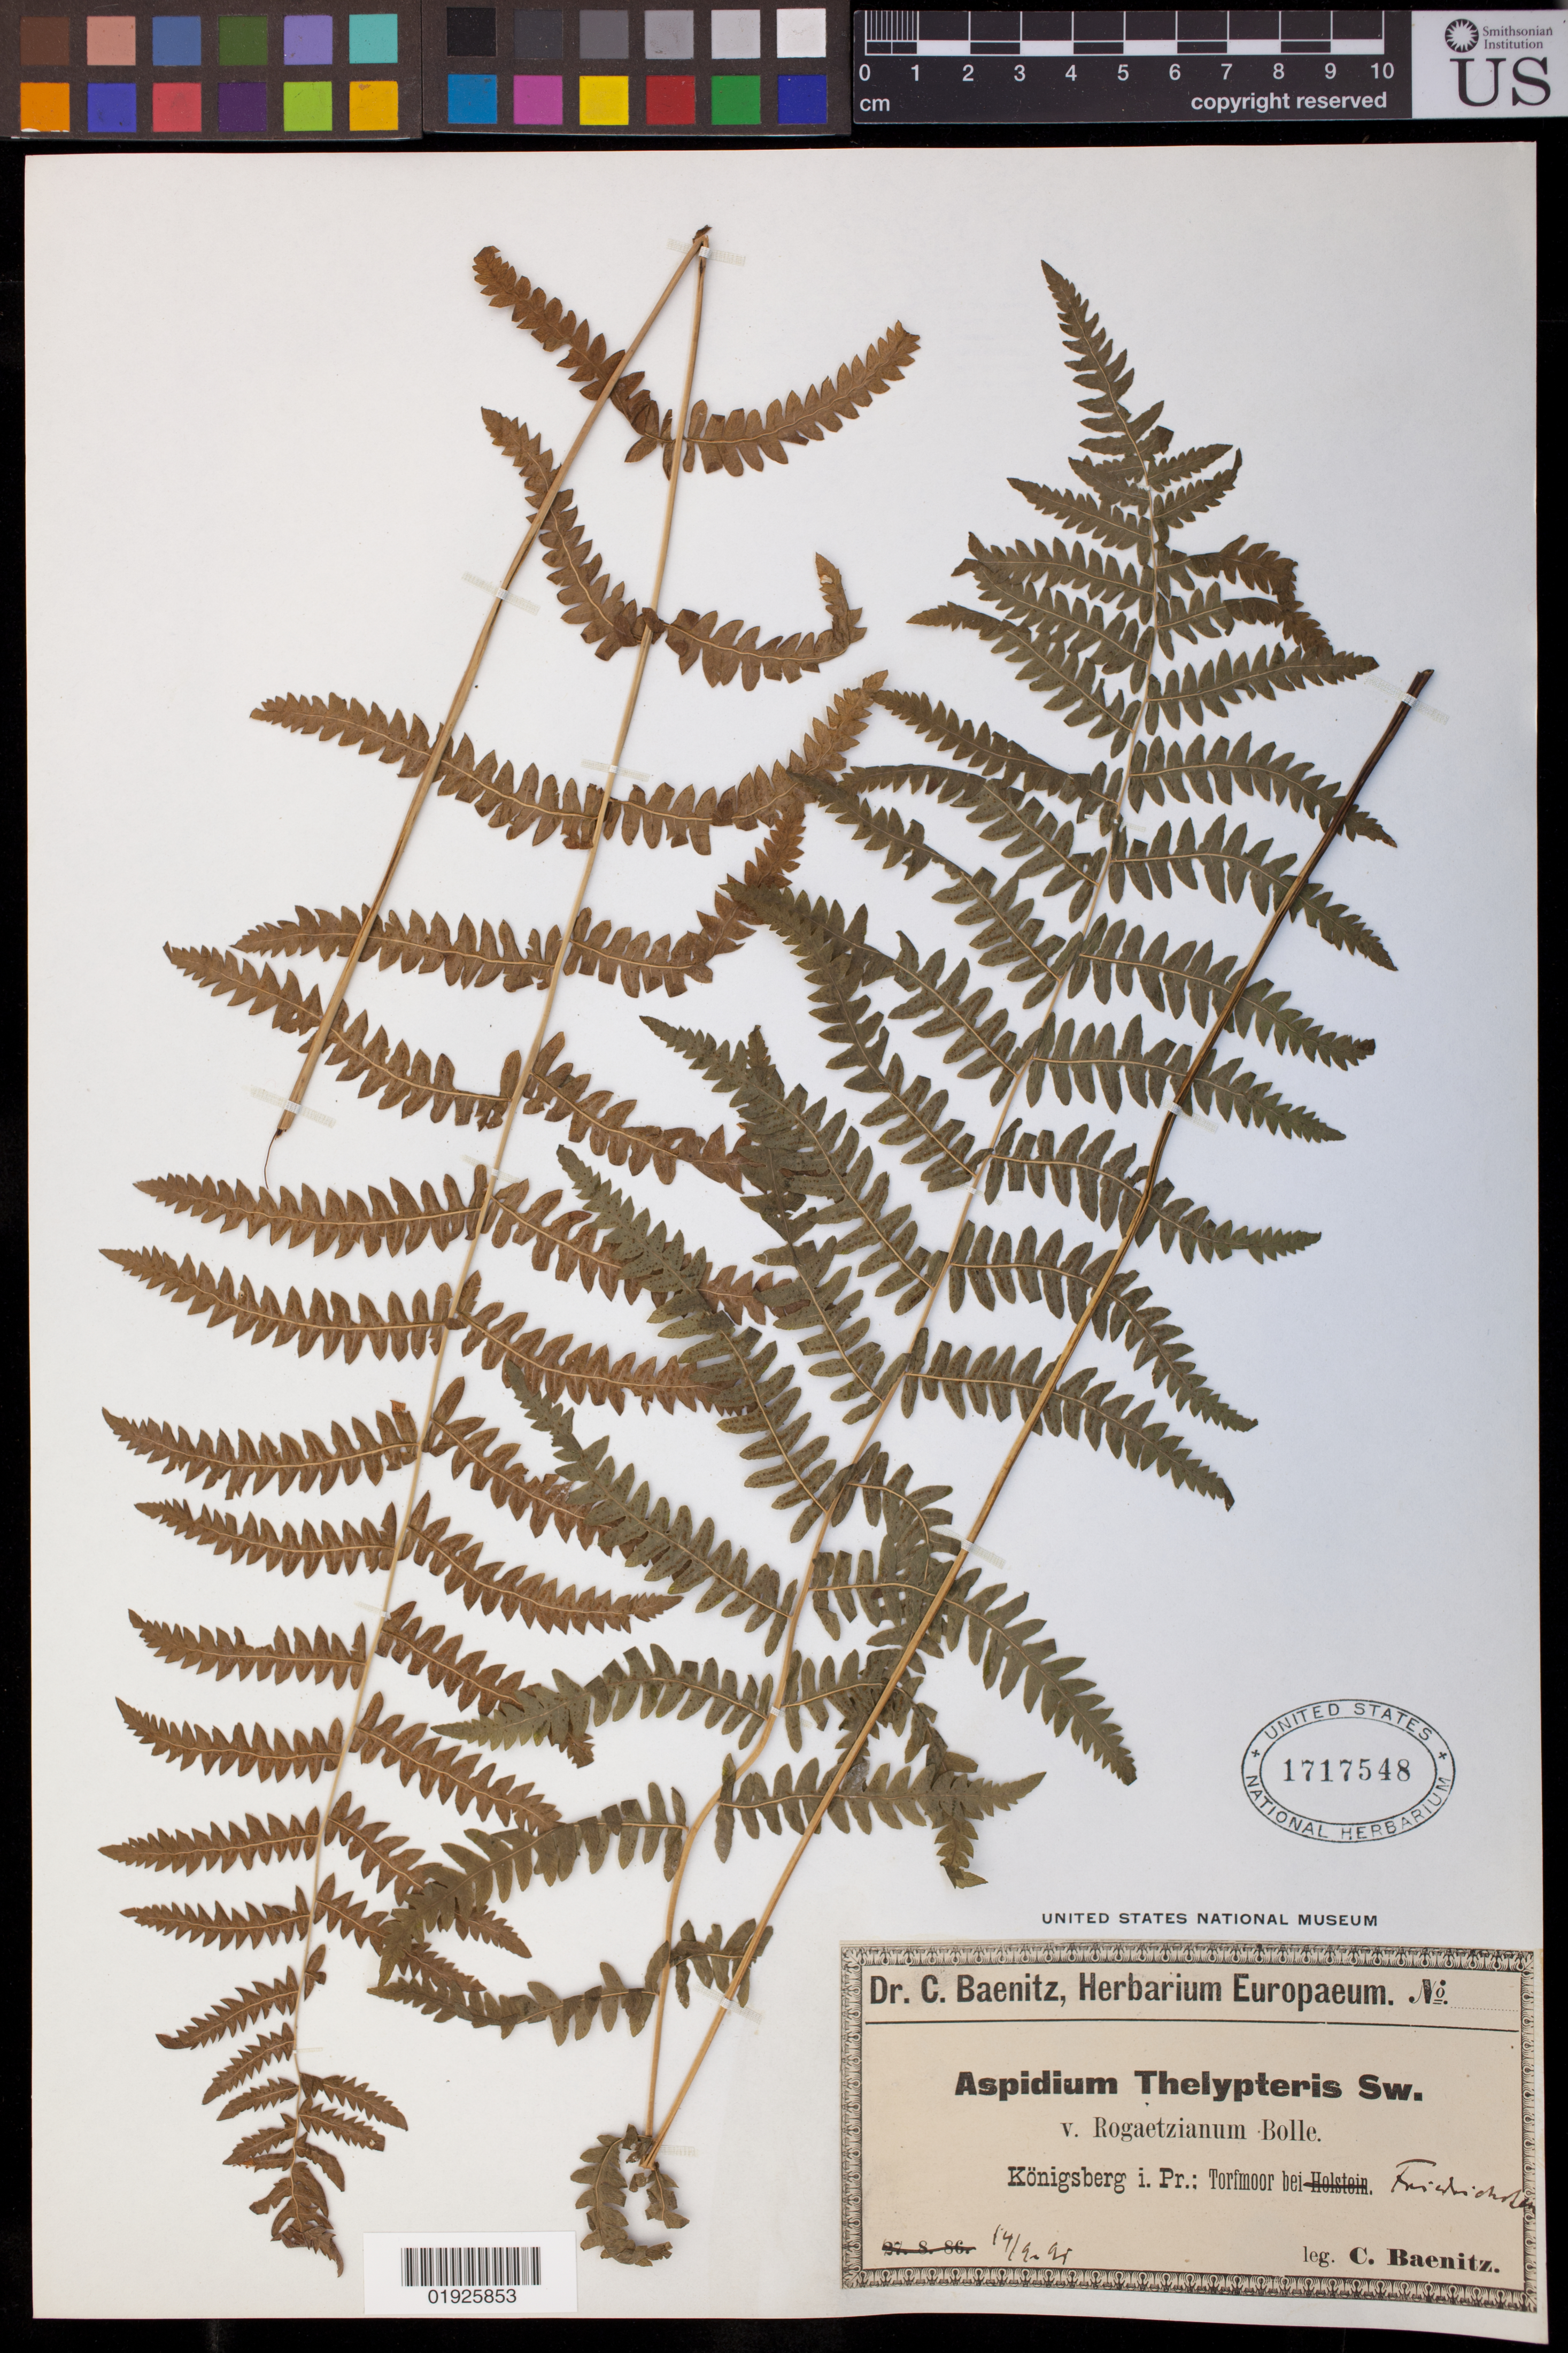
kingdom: Plantae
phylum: Tracheophyta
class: Polypodiopsida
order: Polypodiales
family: Thelypteridaceae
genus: Thelypteris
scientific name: Thelypteris palustris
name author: (Salisb.) Schott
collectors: C. G. Baenitz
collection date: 1898-09-14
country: Germany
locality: Kongisberg i Pr.: Torfmoor bei Frishicholden. [interpreted]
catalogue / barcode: US 1717548